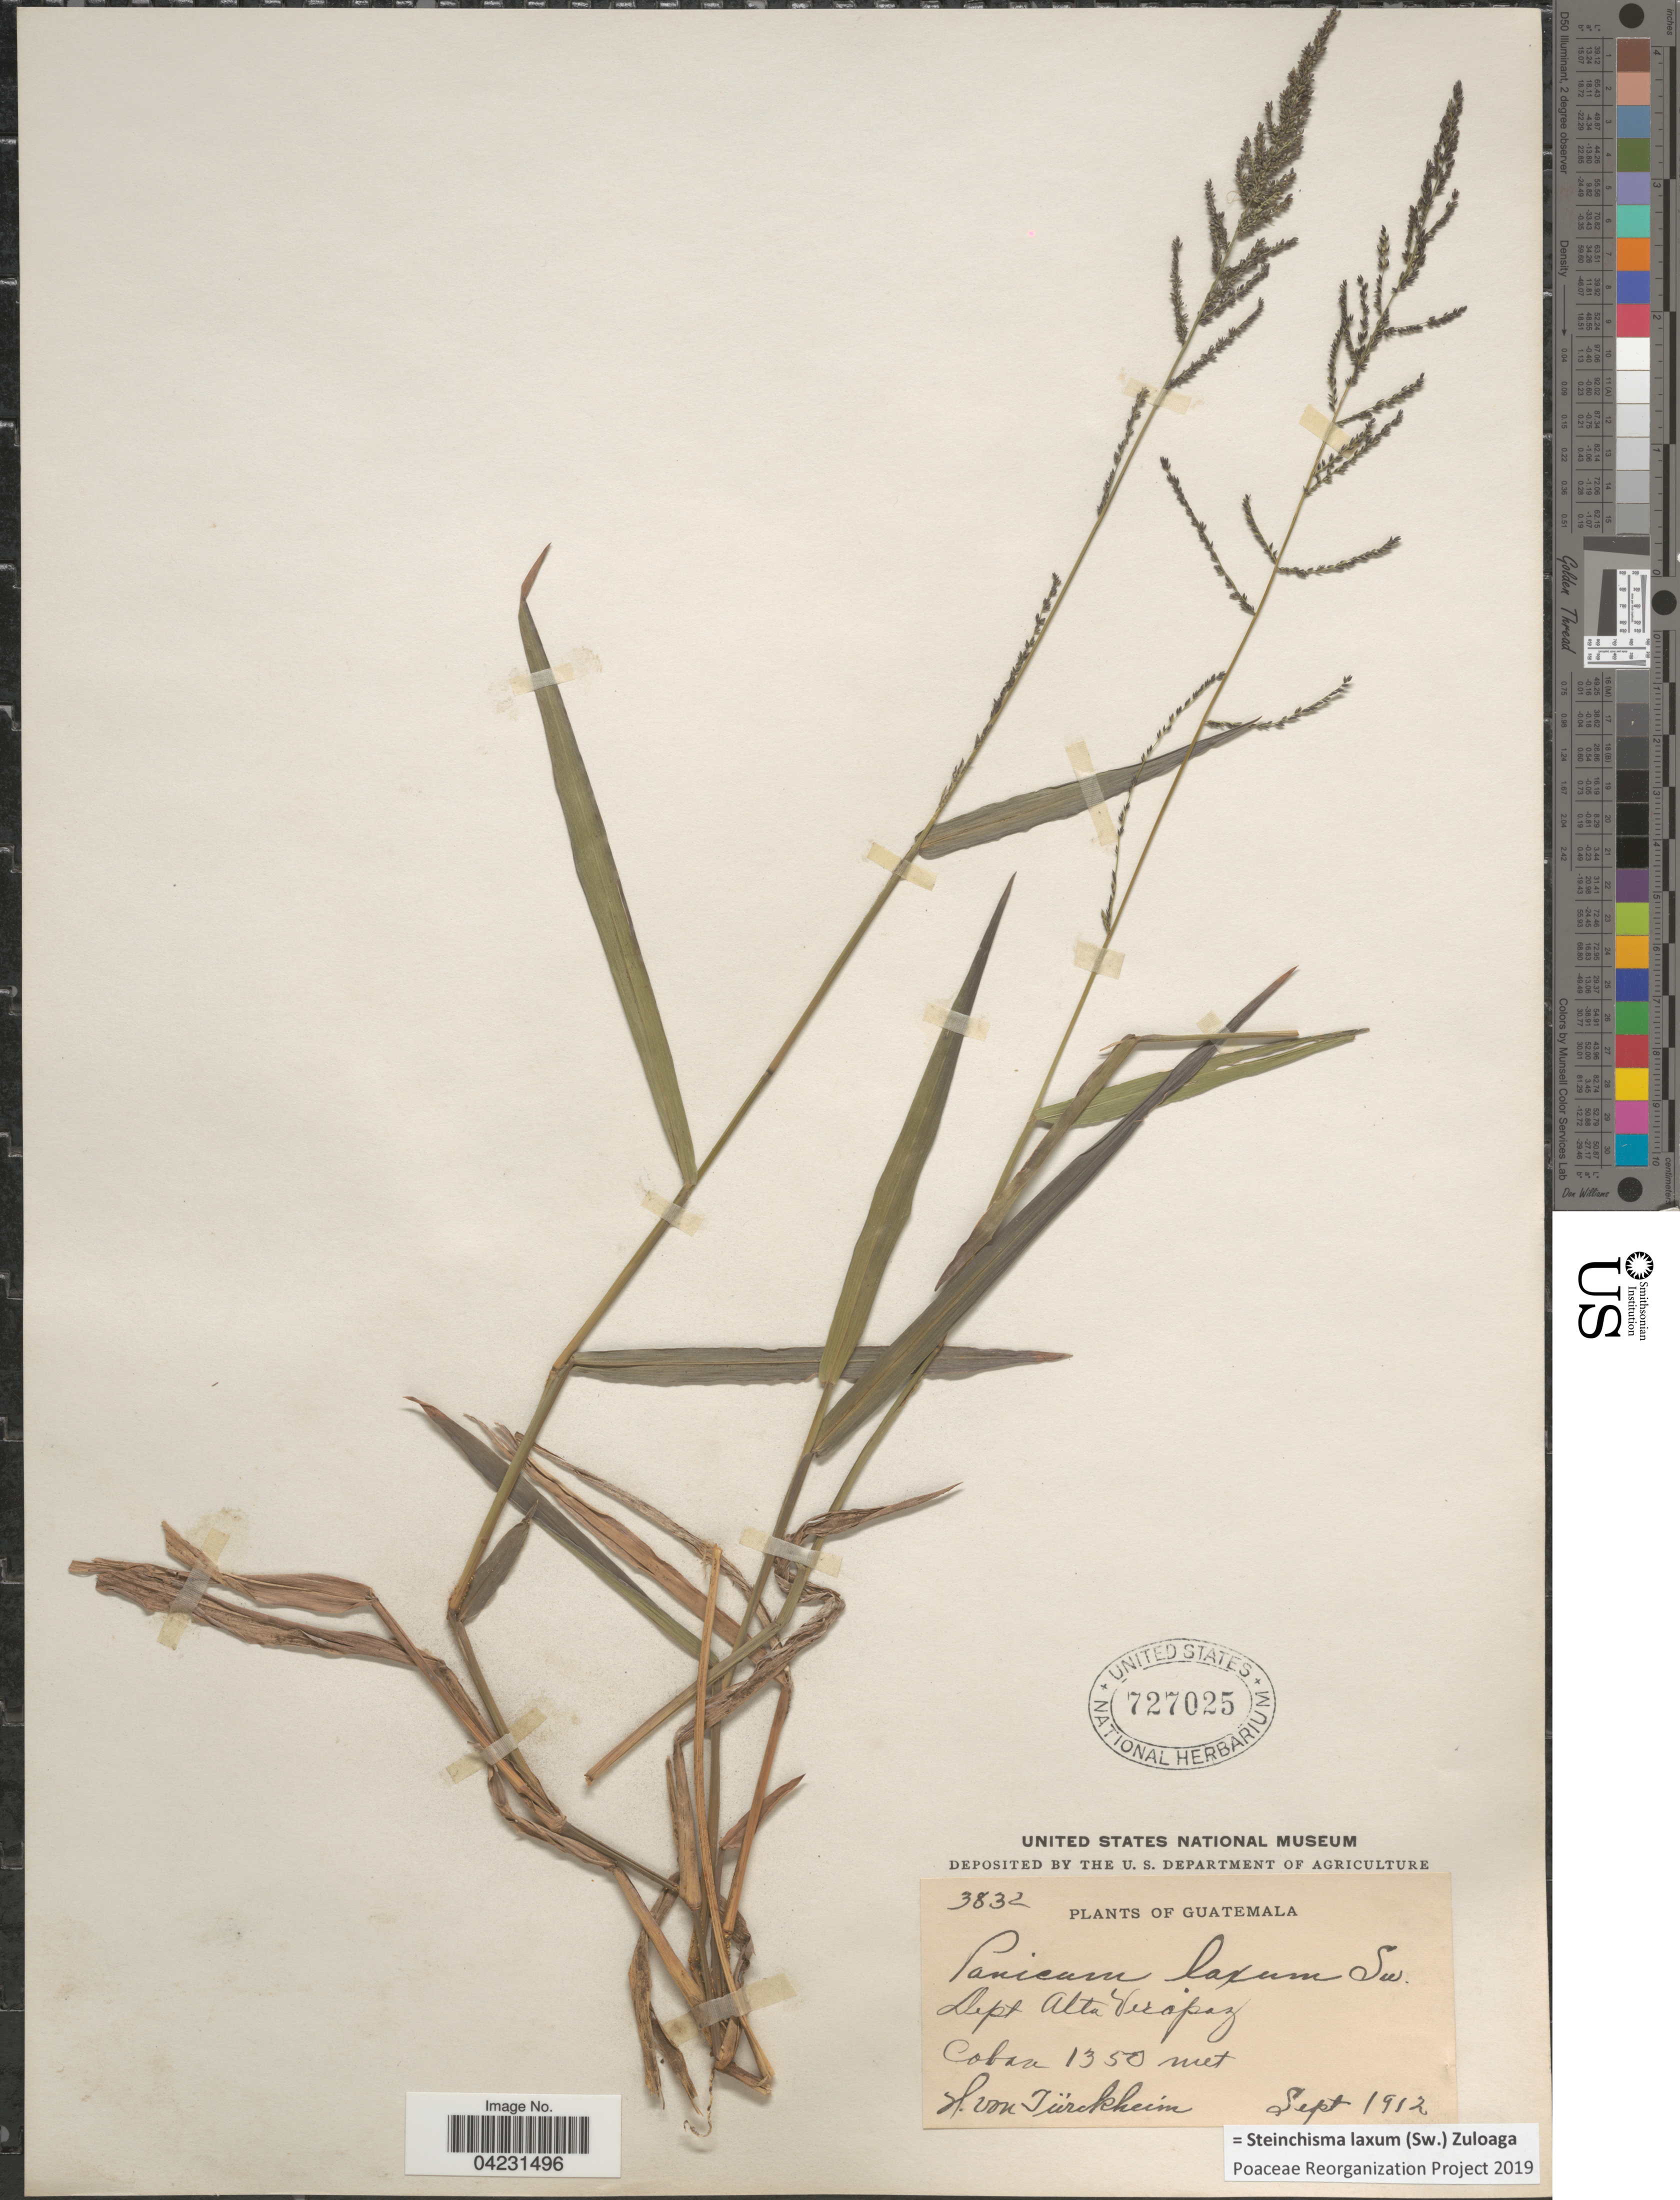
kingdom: Plantae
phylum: Tracheophyta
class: Liliopsida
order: Poales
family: Poaceae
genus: Steinchisma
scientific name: Steinchisma laxum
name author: (Sw.) Zuloaga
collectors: H. von Türckheim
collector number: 3832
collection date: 1912-09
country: Guatemala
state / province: Alta Verapaz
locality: Dept. Alta Verapaz. Coban.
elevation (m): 1350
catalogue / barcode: US 727025